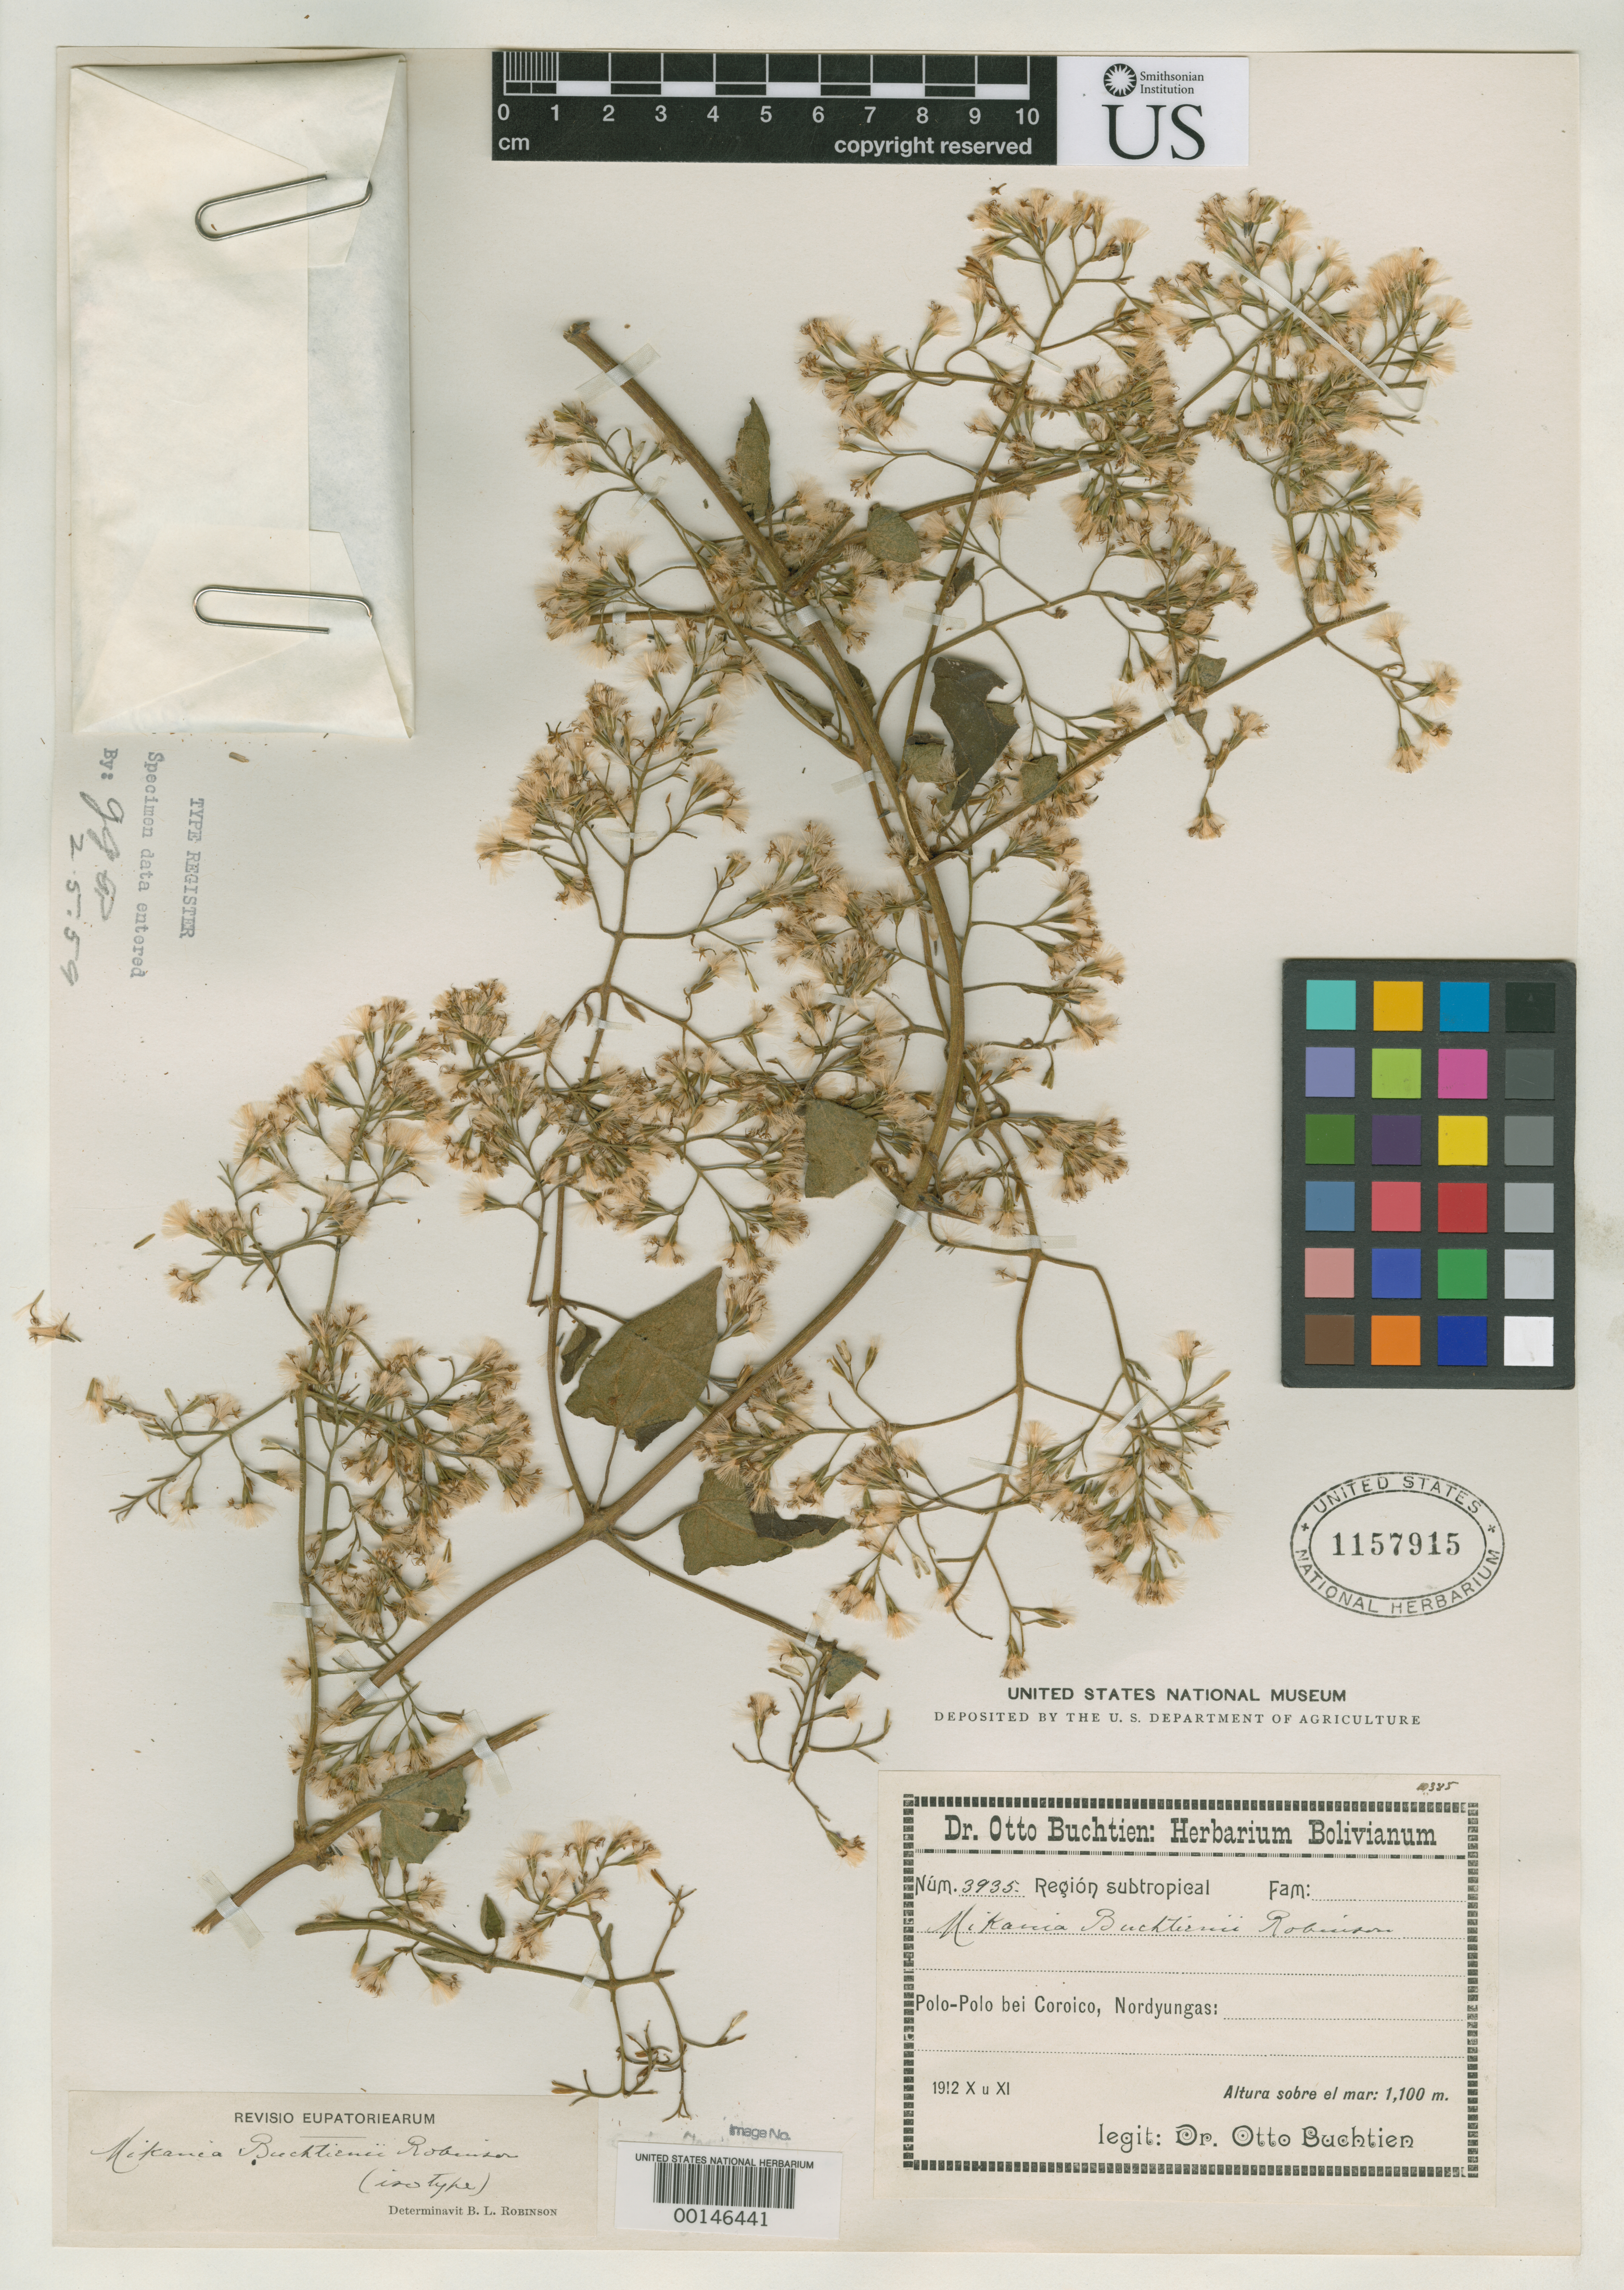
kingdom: Plantae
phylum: Tracheophyta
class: Magnoliopsida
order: Asterales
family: Asteraceae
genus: Mikania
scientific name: Mikania buchtienii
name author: B.L. Rob.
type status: Isotype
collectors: O. Buchtien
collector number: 3935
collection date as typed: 1912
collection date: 1912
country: Bolivia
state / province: La Paz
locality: Coroico.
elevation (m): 1100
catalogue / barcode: US 1157915